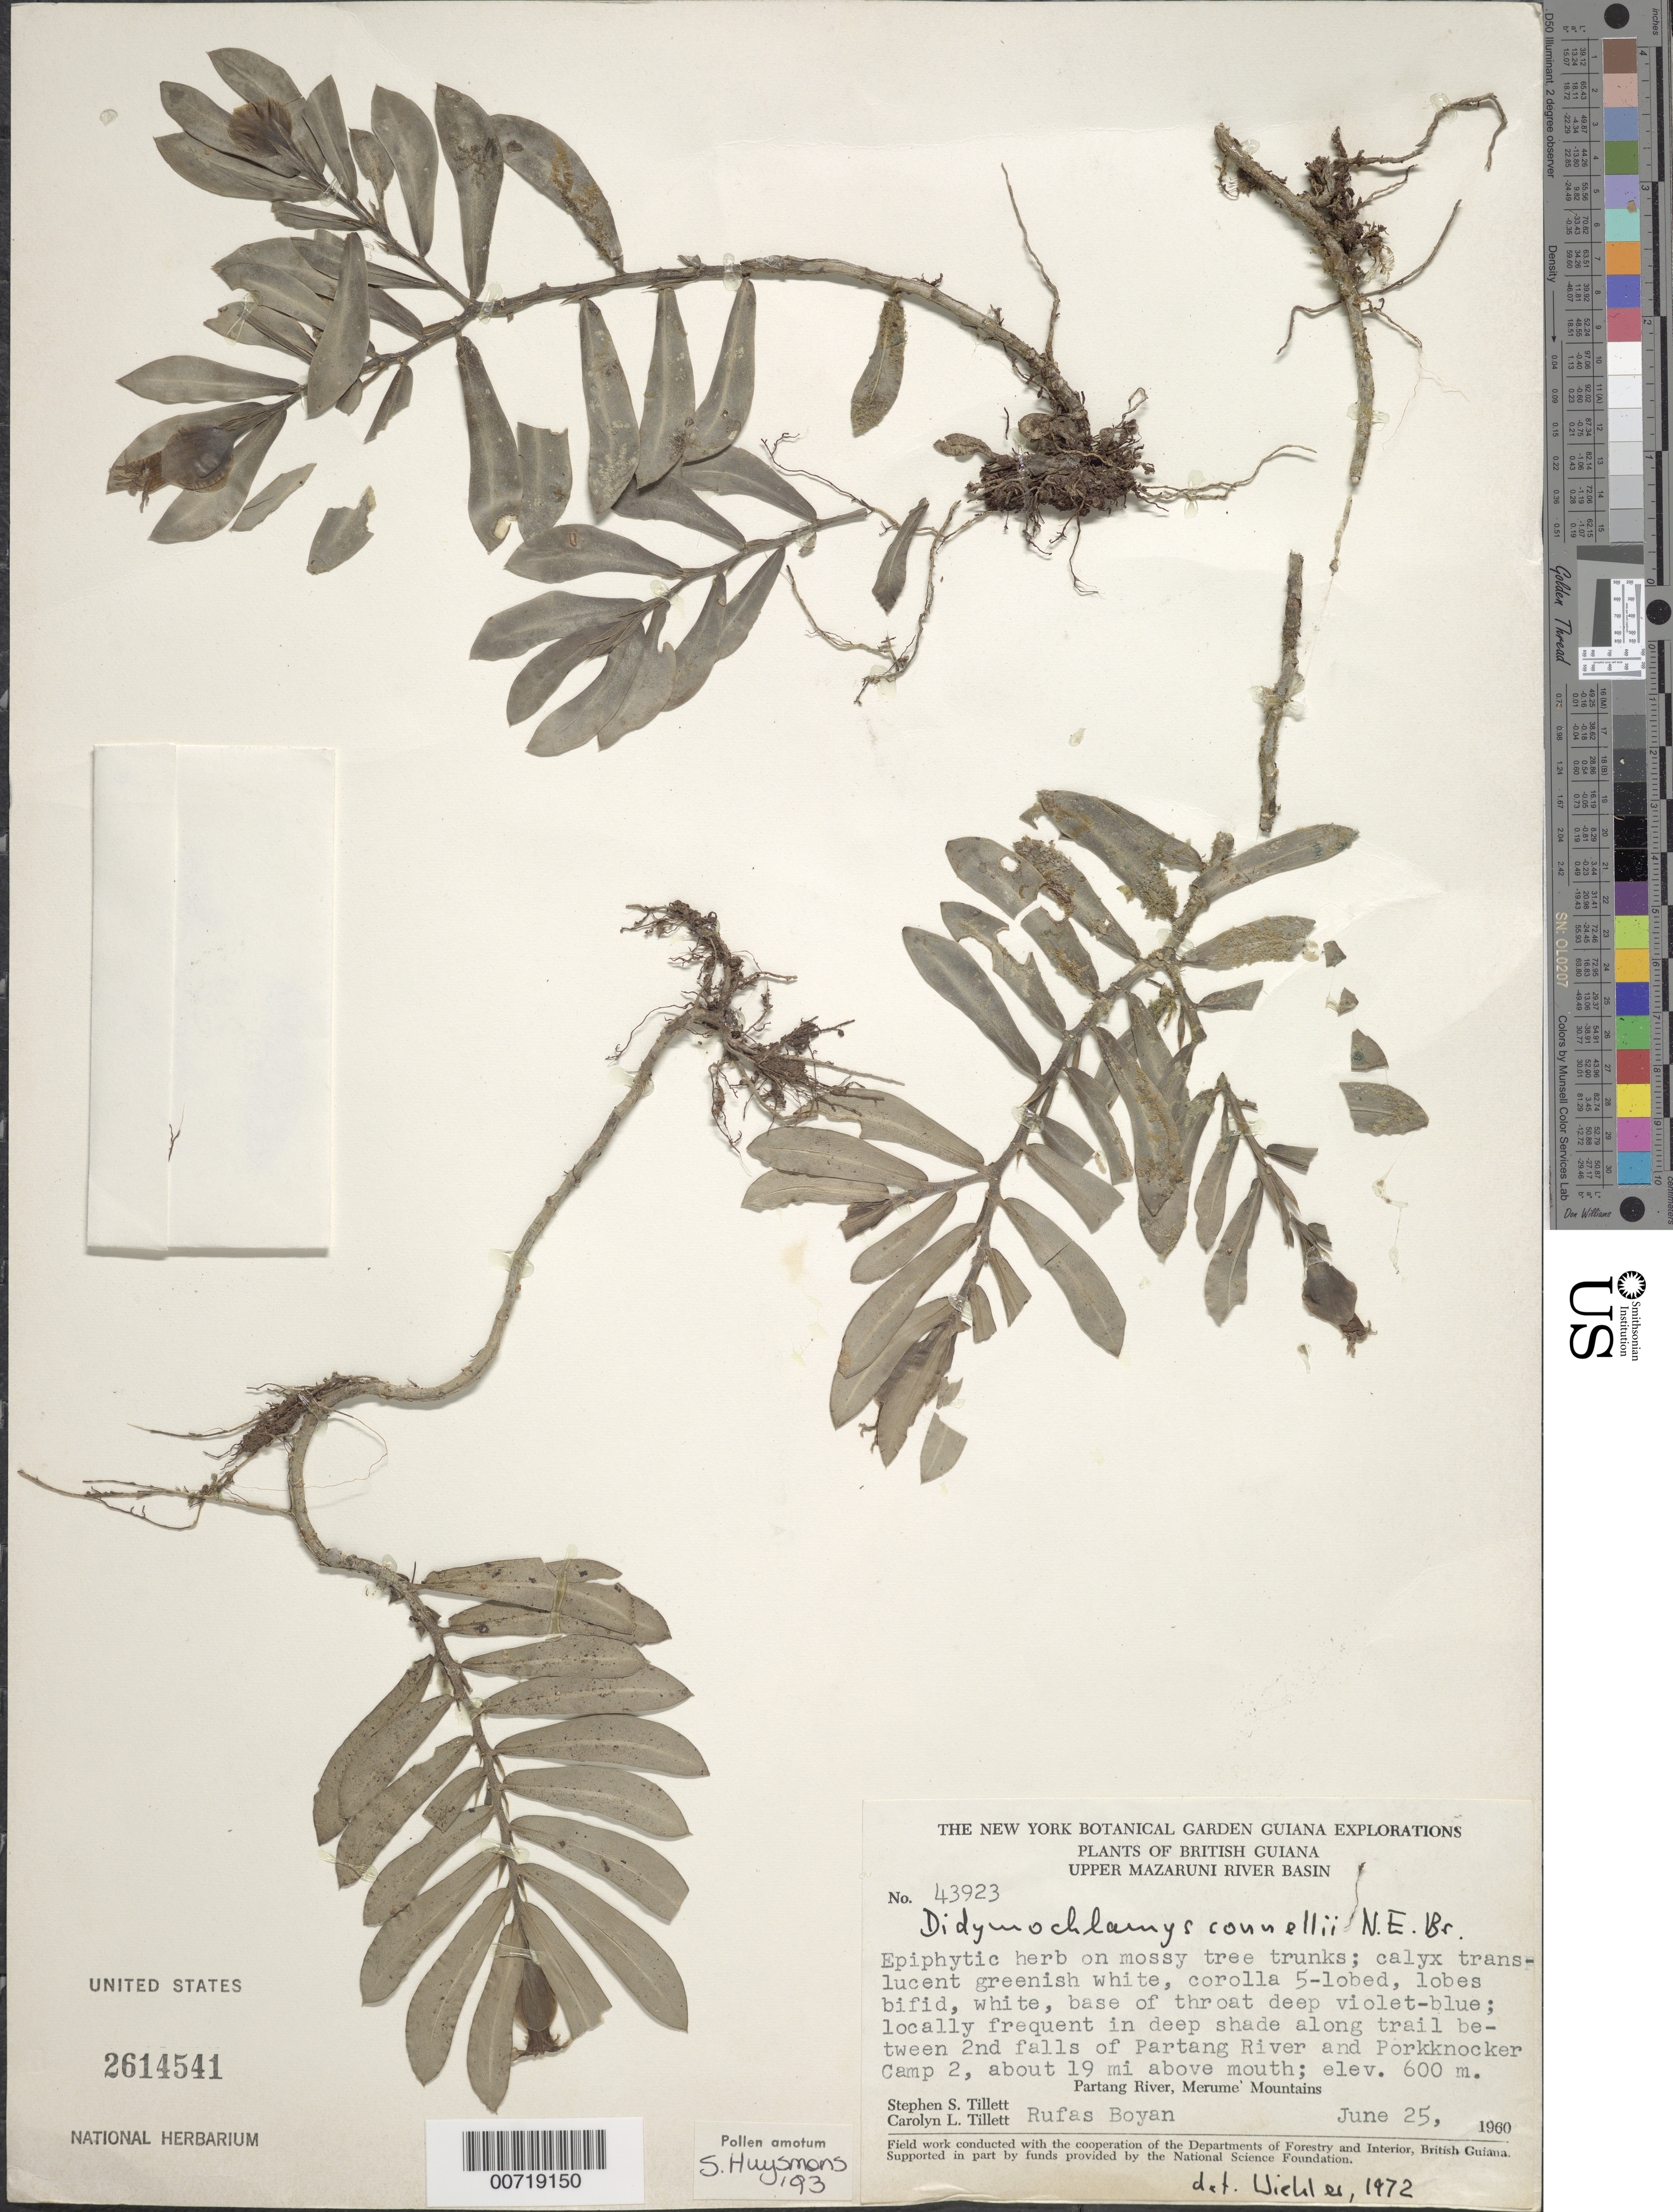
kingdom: Plantae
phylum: Tracheophyta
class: Magnoliopsida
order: Gentianales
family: Rubiaceae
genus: Didymochlamys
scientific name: Didymochlamys connellii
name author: N.E. Br.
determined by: Wiehler, H. J.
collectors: S. S. Tillett, C. L. Tillett & R. Boyan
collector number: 43923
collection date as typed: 25-Jun-60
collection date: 1960-06-25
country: Guyana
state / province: Cuyuni-Mazaruni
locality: Partang River, Porkknocker Camp 2, 19 mi. from mouth of river, Upper Mazaruni River basin; Merume Mountains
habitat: Mossy tree trunks, deep shade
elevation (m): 600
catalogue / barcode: US 2614541